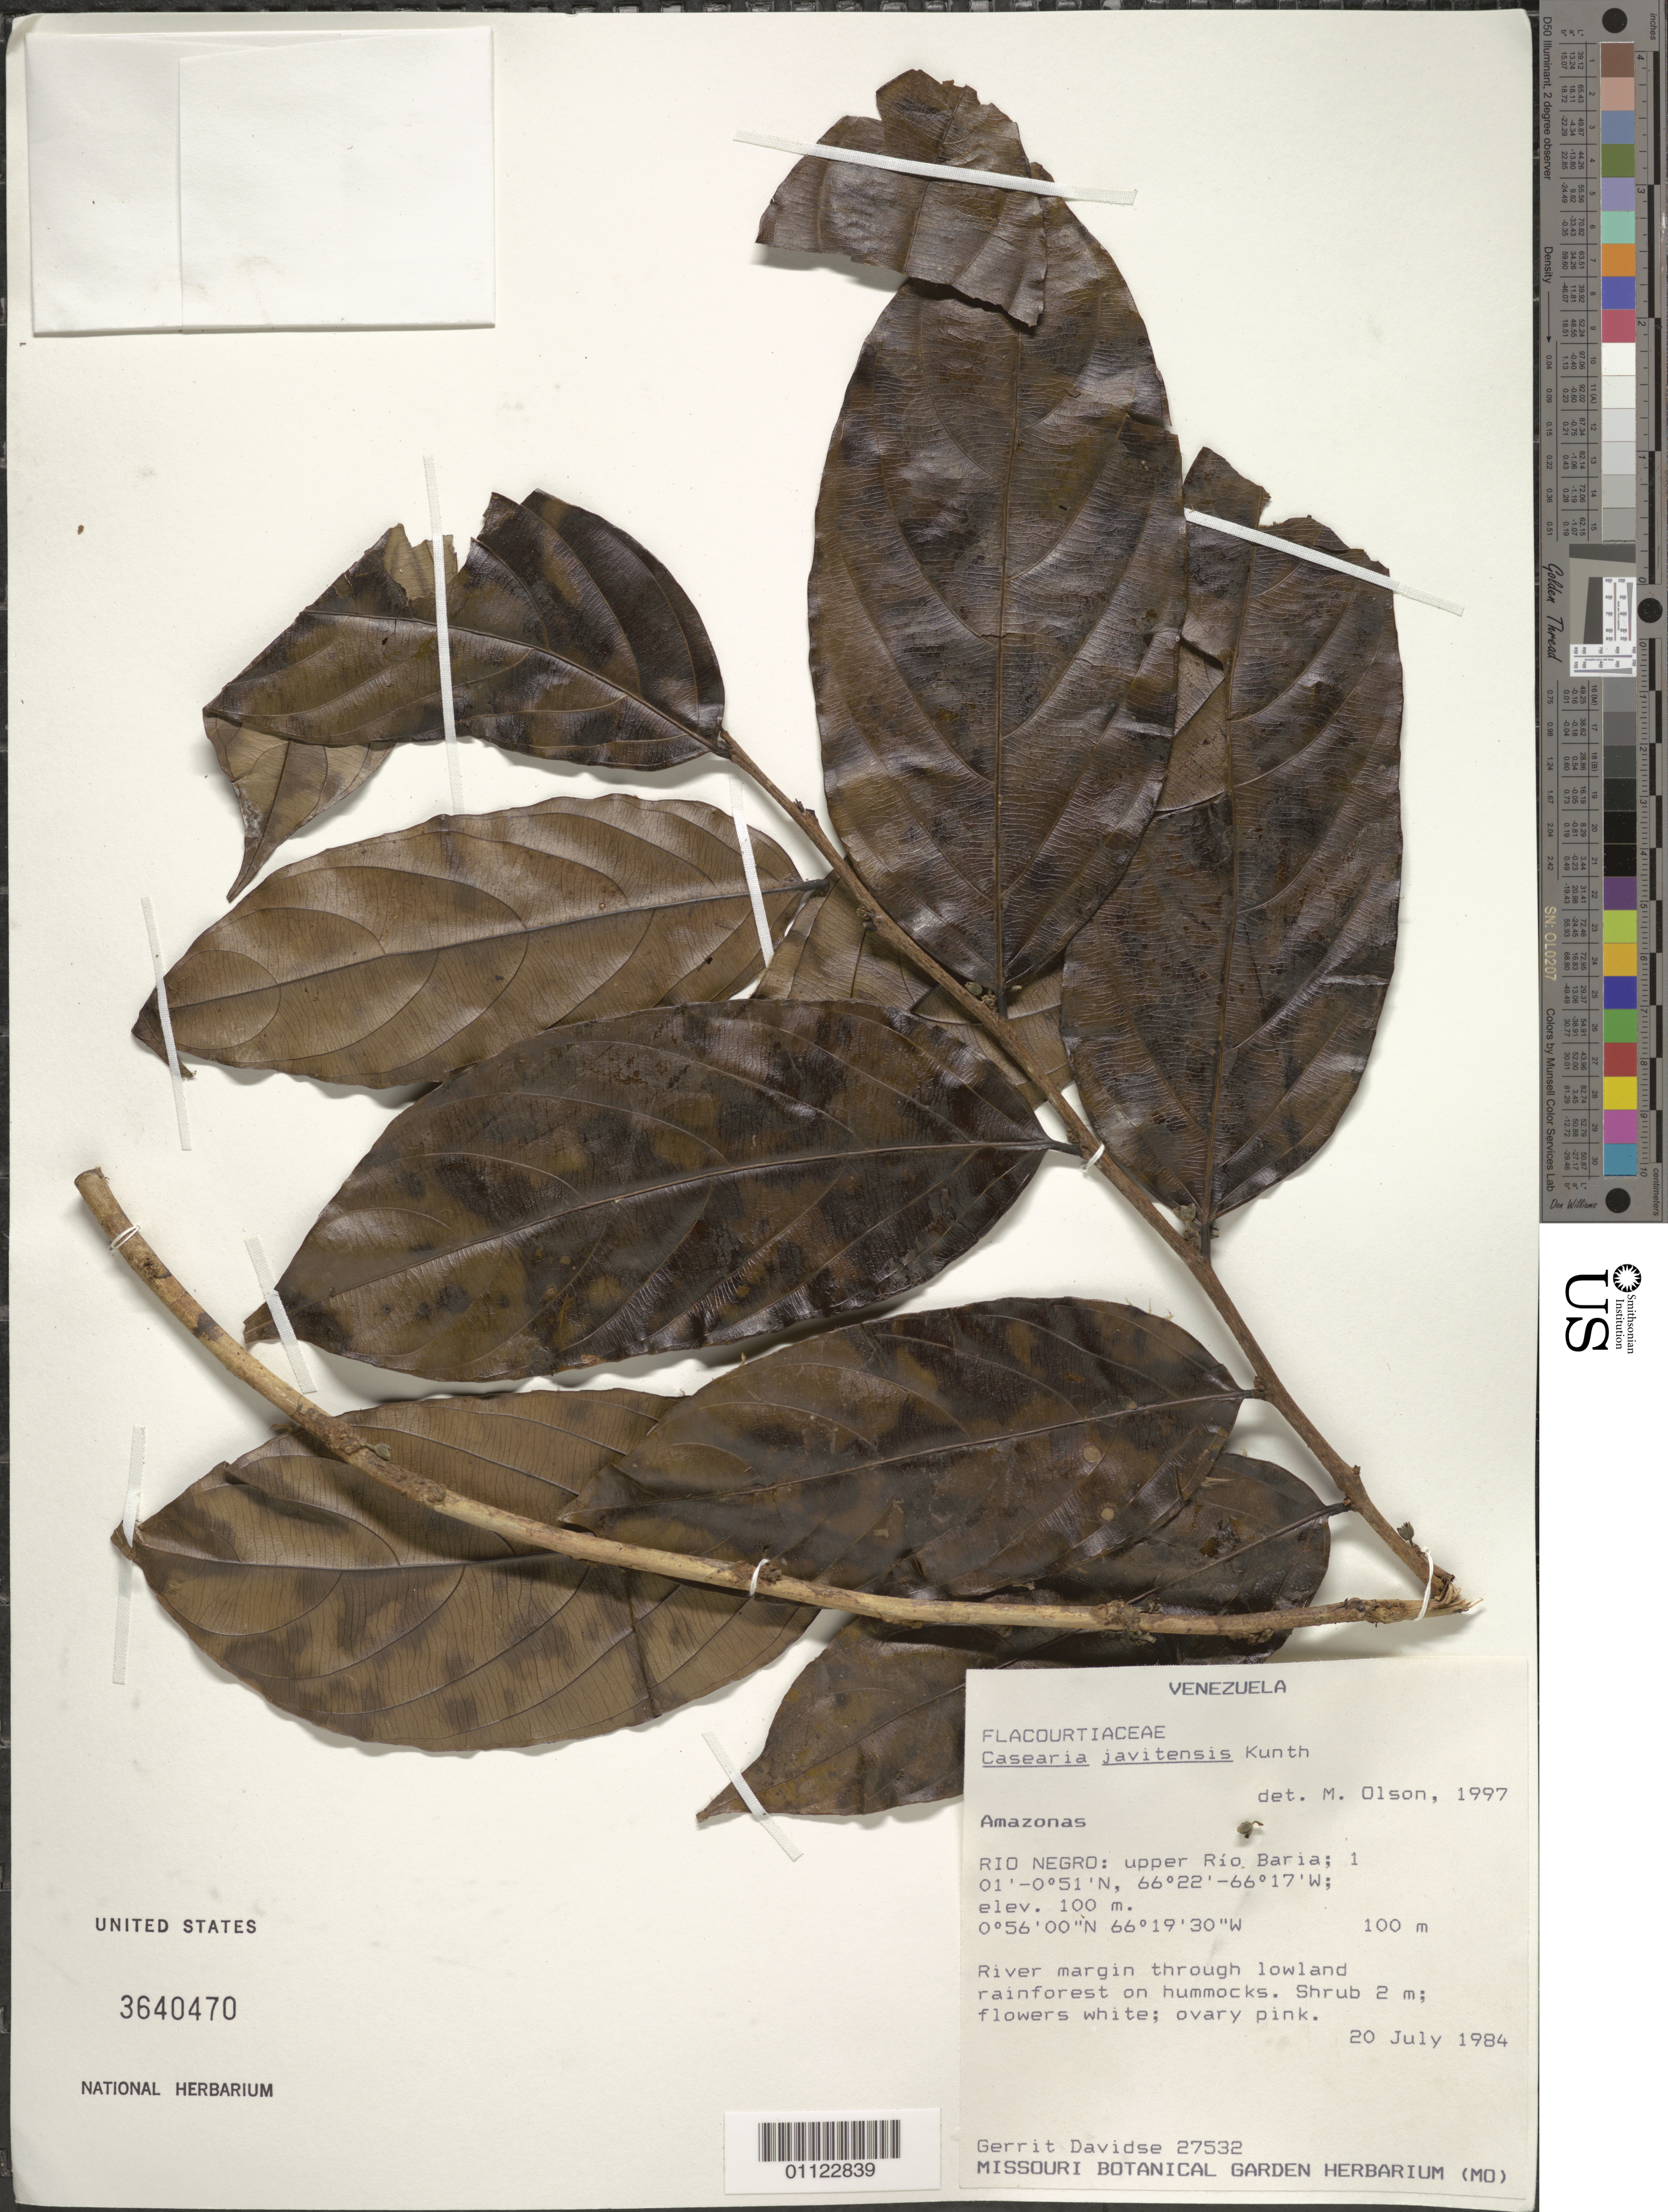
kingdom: Plantae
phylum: Tracheophyta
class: Magnoliopsida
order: Malpighiales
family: Salicaceae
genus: Piparea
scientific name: Piparea multiflora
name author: C.F. Gaertn.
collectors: G. Davidse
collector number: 27532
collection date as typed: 20-Jul-84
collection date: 1984-07-20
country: Venezuela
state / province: Amazonas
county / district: Río Negro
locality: Río Baria, upper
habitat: River margin through lowland rainforest on hummocks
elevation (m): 100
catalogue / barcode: US 3640470